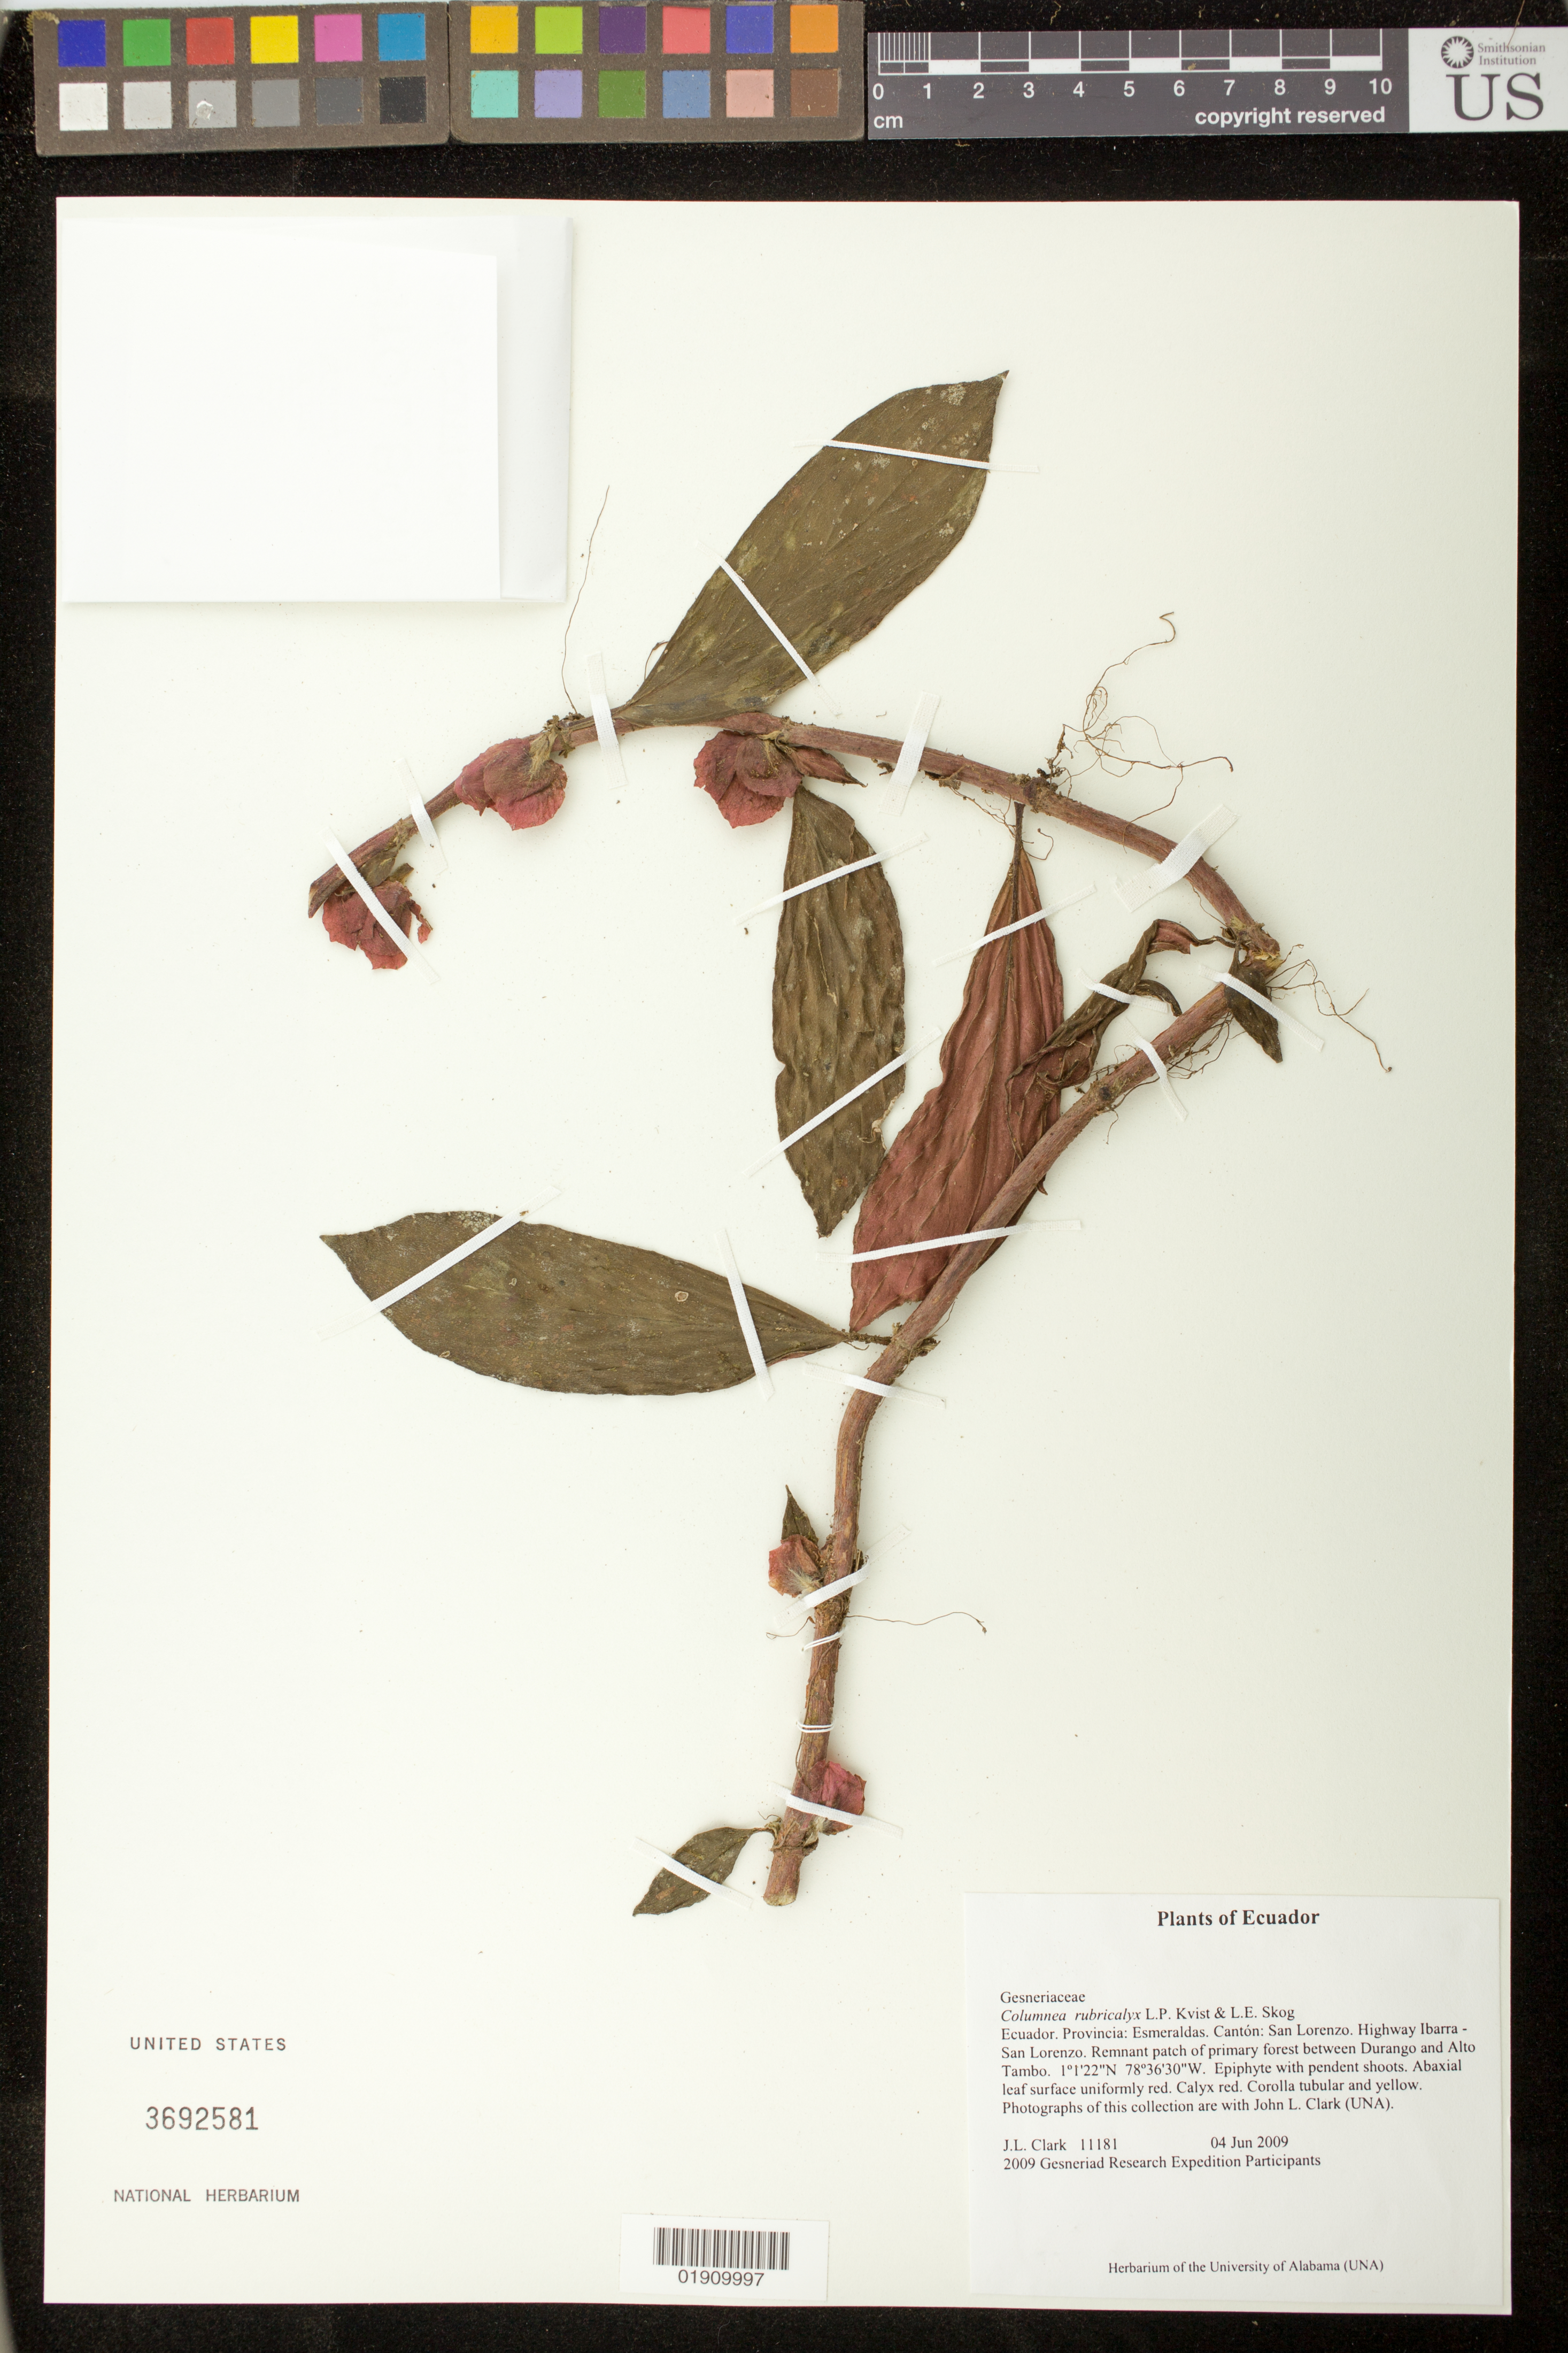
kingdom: Plantae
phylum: Tracheophyta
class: Magnoliopsida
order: Lamiales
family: Gesneriaceae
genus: Columnea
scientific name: Columnea rubricalyx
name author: L.P. Kvist & L.E. Skog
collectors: J. L. Clark & 2009 Gesneriad Research Expedition Participants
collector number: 11181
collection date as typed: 04 Jun 2009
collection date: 2009-06-04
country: Ecuador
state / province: Esmeraldas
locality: Provincia: Esmeraldas. Cantón: San Lorenzo. Highway Ibarra - San Lorenzo. Remnant patch of primary forest between Durango and Alto Tambo.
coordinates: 1 01 22 N, 78 36 30 W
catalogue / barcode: US 3692581